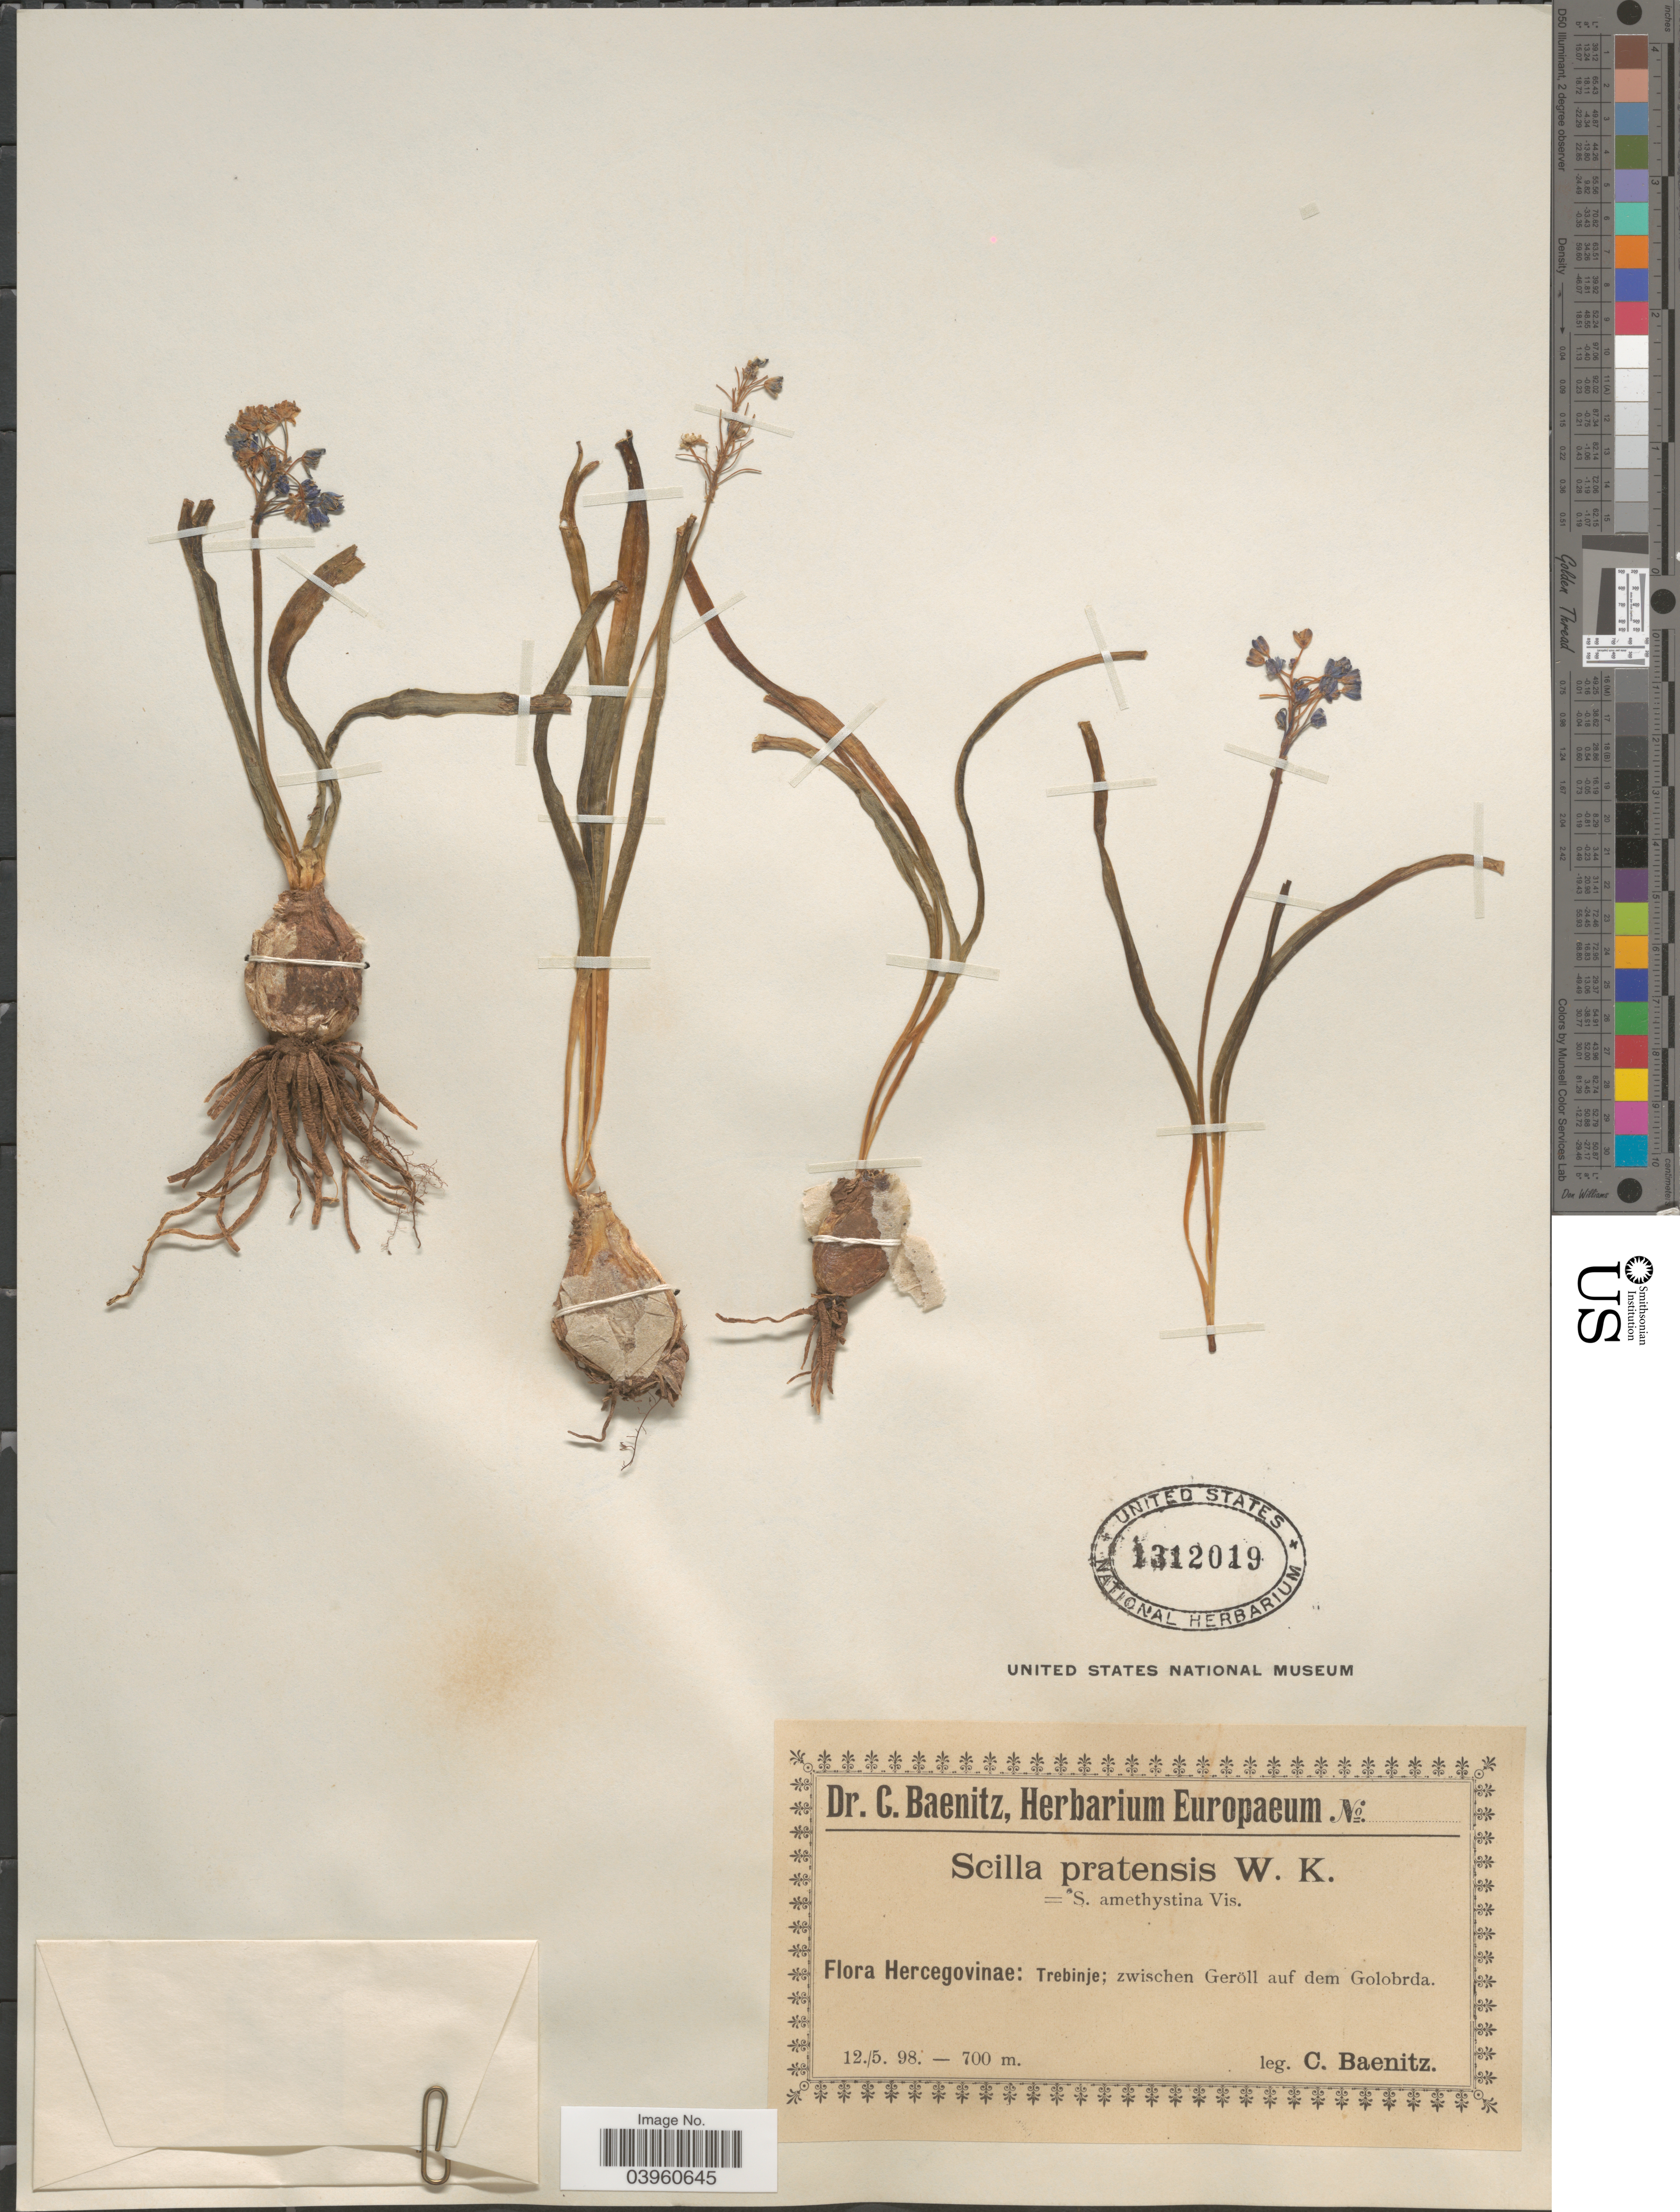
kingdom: Plantae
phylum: Tracheophyta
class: Liliopsida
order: Asparagales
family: Asparagaceae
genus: Scilla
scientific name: Scilla litardierei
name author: Breistroffer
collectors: C. G. Baenitz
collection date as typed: Transcribed d/m/y: 12/5/98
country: Bosnia and Herzegovina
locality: Hercegovinae. Trebinje; zwischen Geröll auf dem Golobrda.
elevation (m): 700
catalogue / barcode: US 1312019